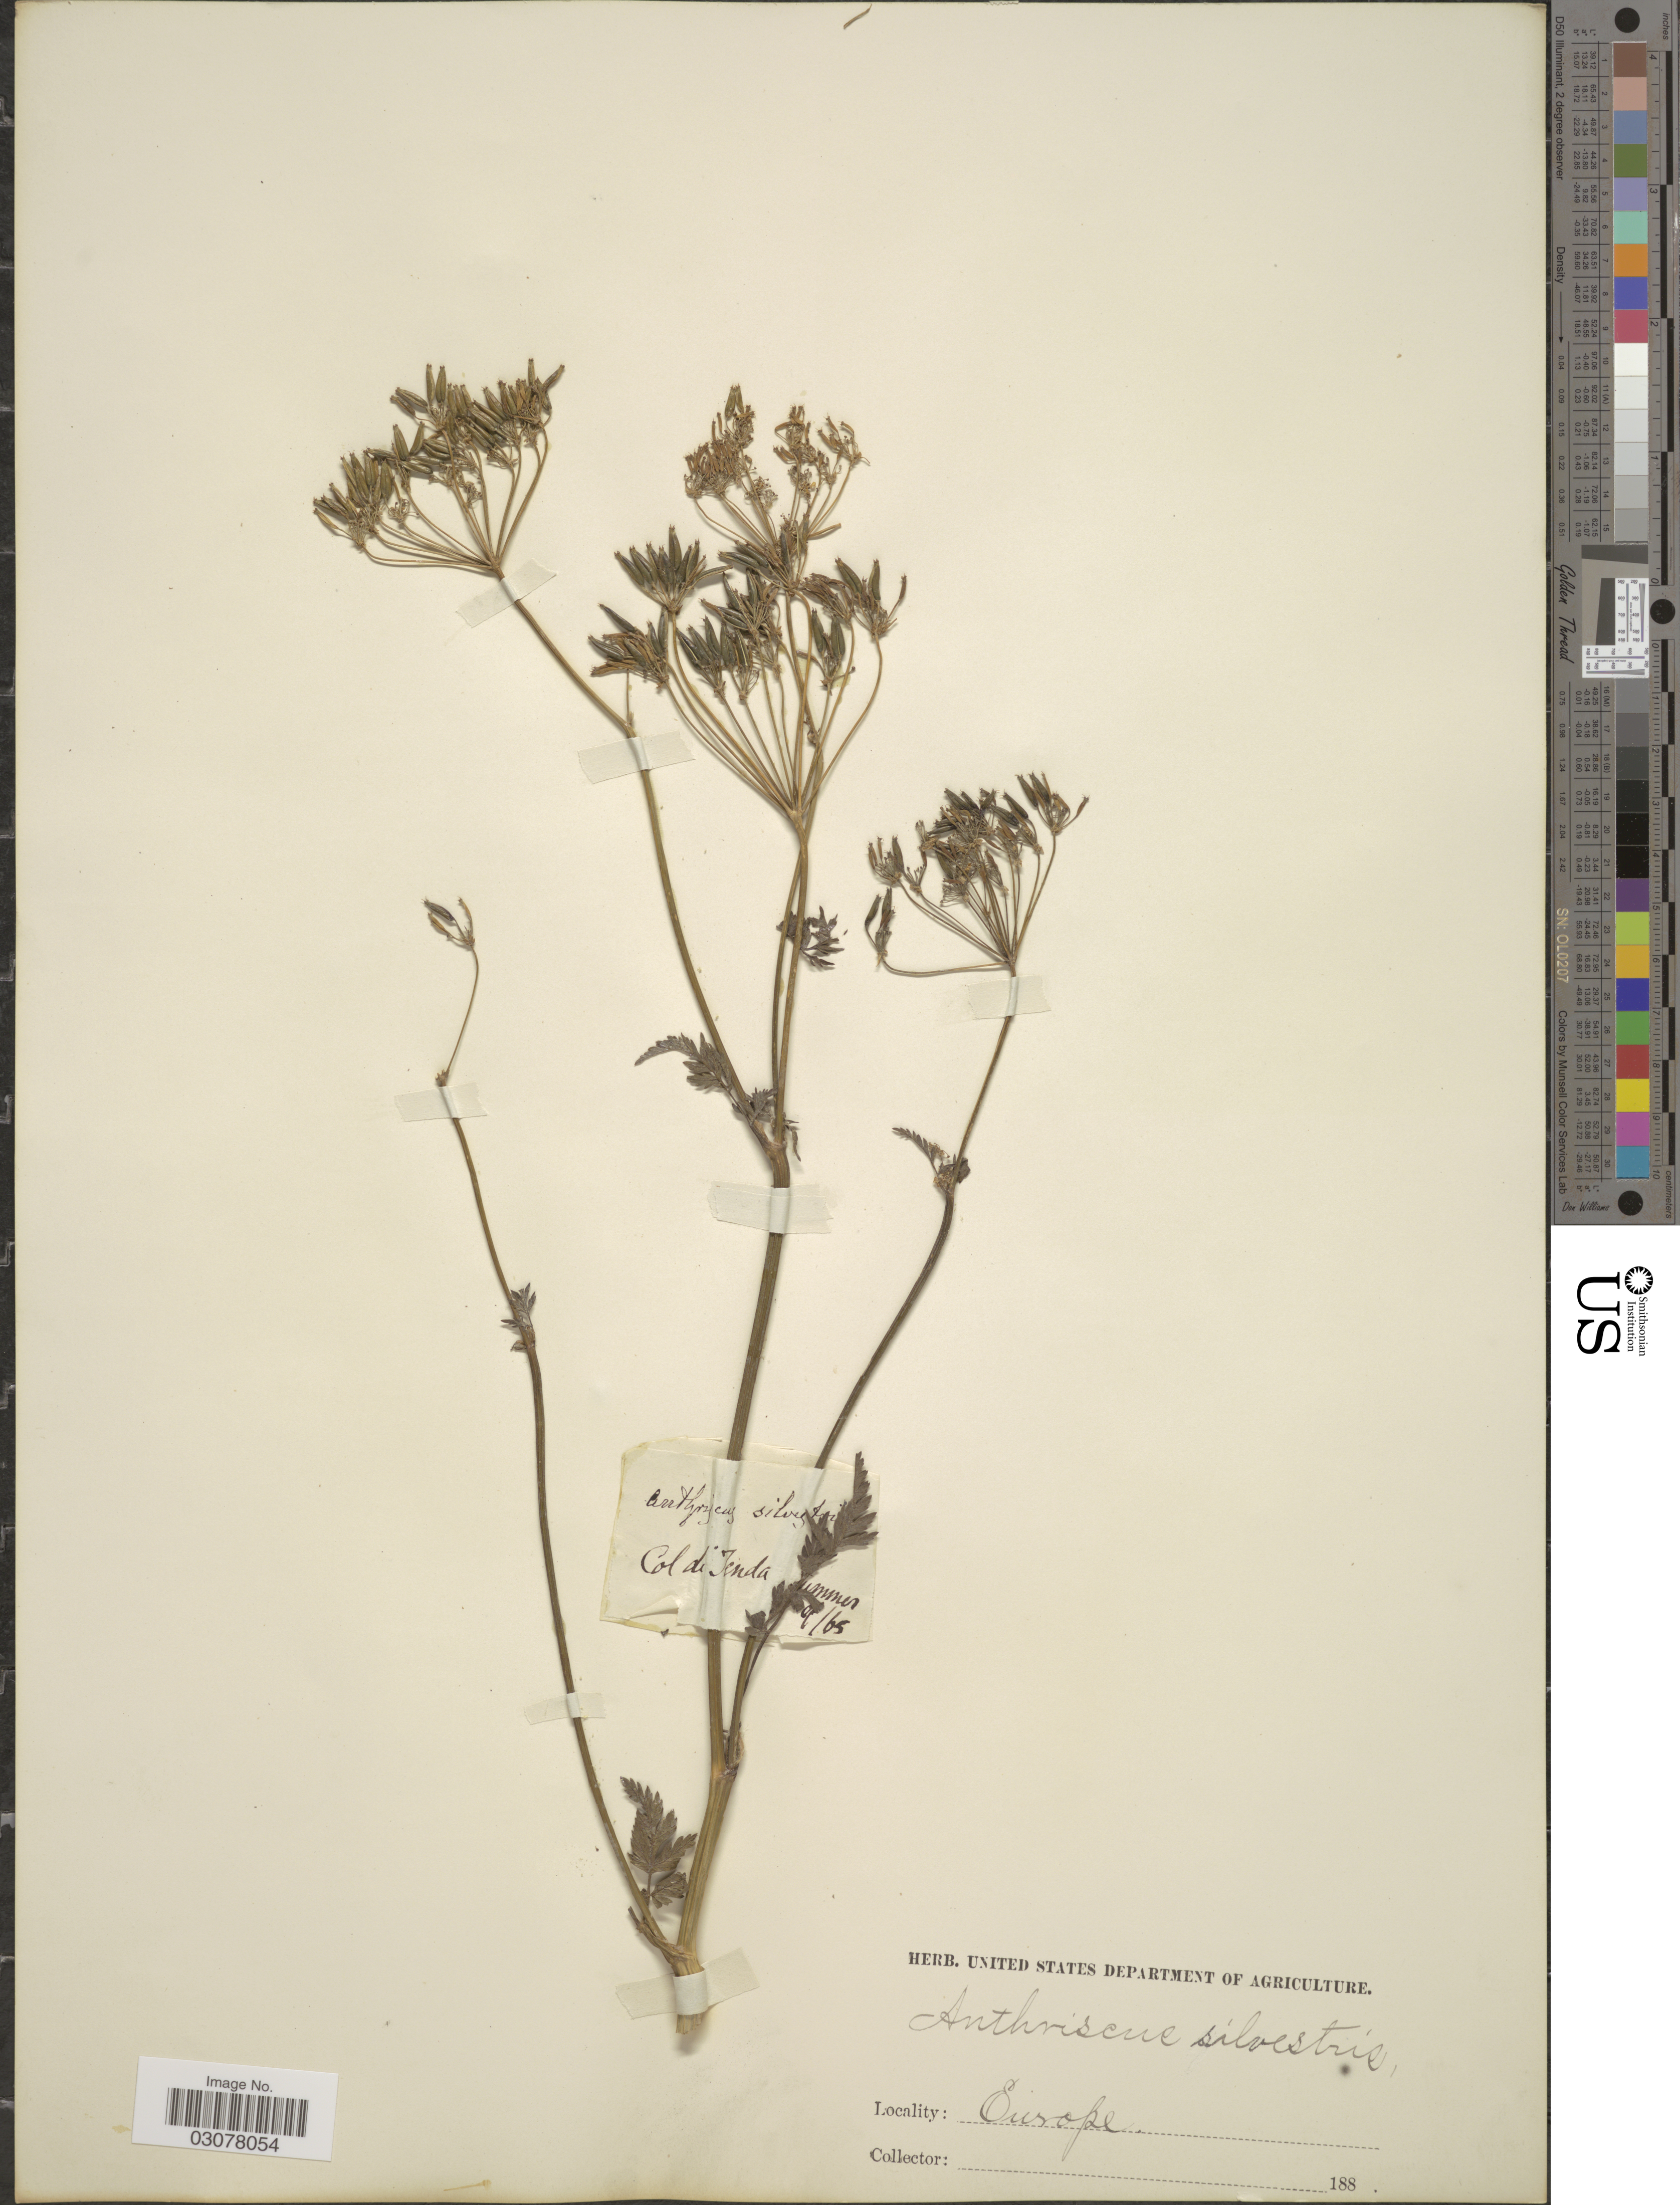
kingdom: Plantae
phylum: Tracheophyta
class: Magnoliopsida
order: Apiales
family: Apiaceae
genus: Anthriscus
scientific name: Anthriscus sylvestris subsp. sylvestris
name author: (L.) Hoffm.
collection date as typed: Transcribed d/m/y: /9/65; 188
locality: Europe. Col de Tenda.